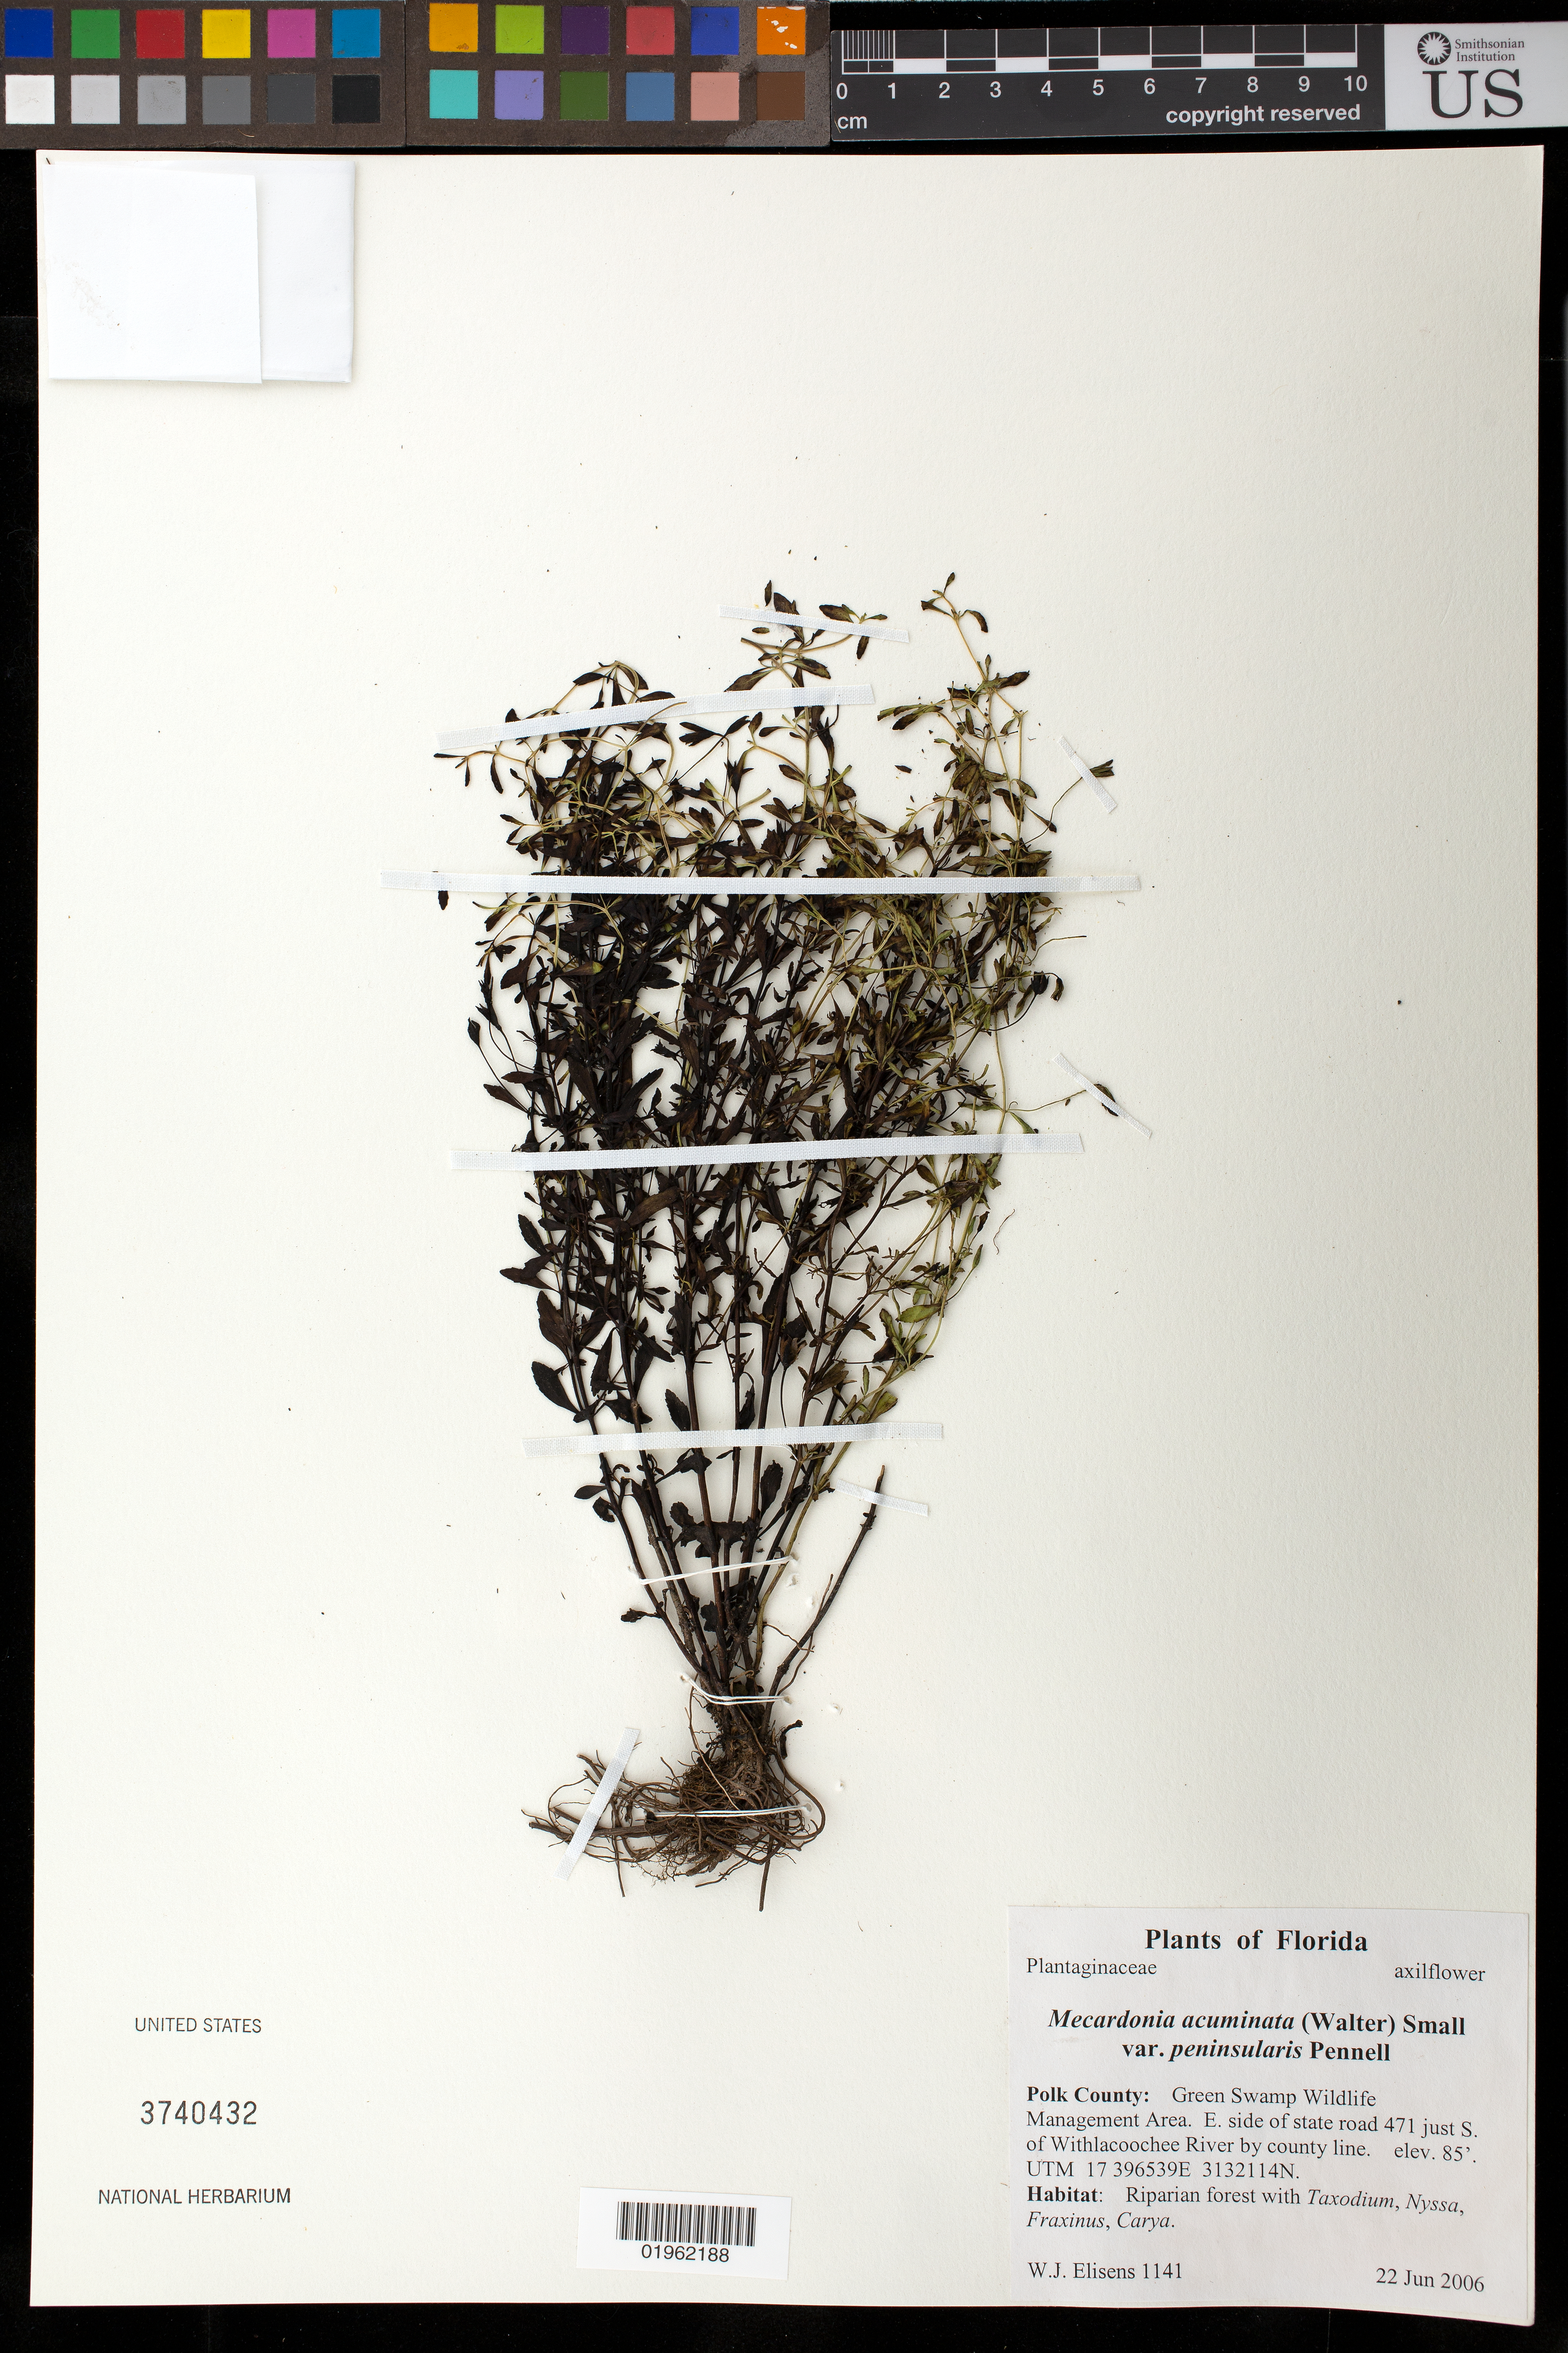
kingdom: Plantae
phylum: Tracheophyta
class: Magnoliopsida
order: Lamiales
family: Plantaginaceae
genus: Mecardonia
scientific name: Mecardonia acuminata subsp. peninsularis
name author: (Pennell) Rossow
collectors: W. Elisens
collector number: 1141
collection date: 2006-06-22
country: United States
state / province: Florida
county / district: Polk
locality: Green Swamp Wildlife Management Area. E. side of state road 471 just S. of Withlocoochee River by county line.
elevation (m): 26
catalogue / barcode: US 3740432